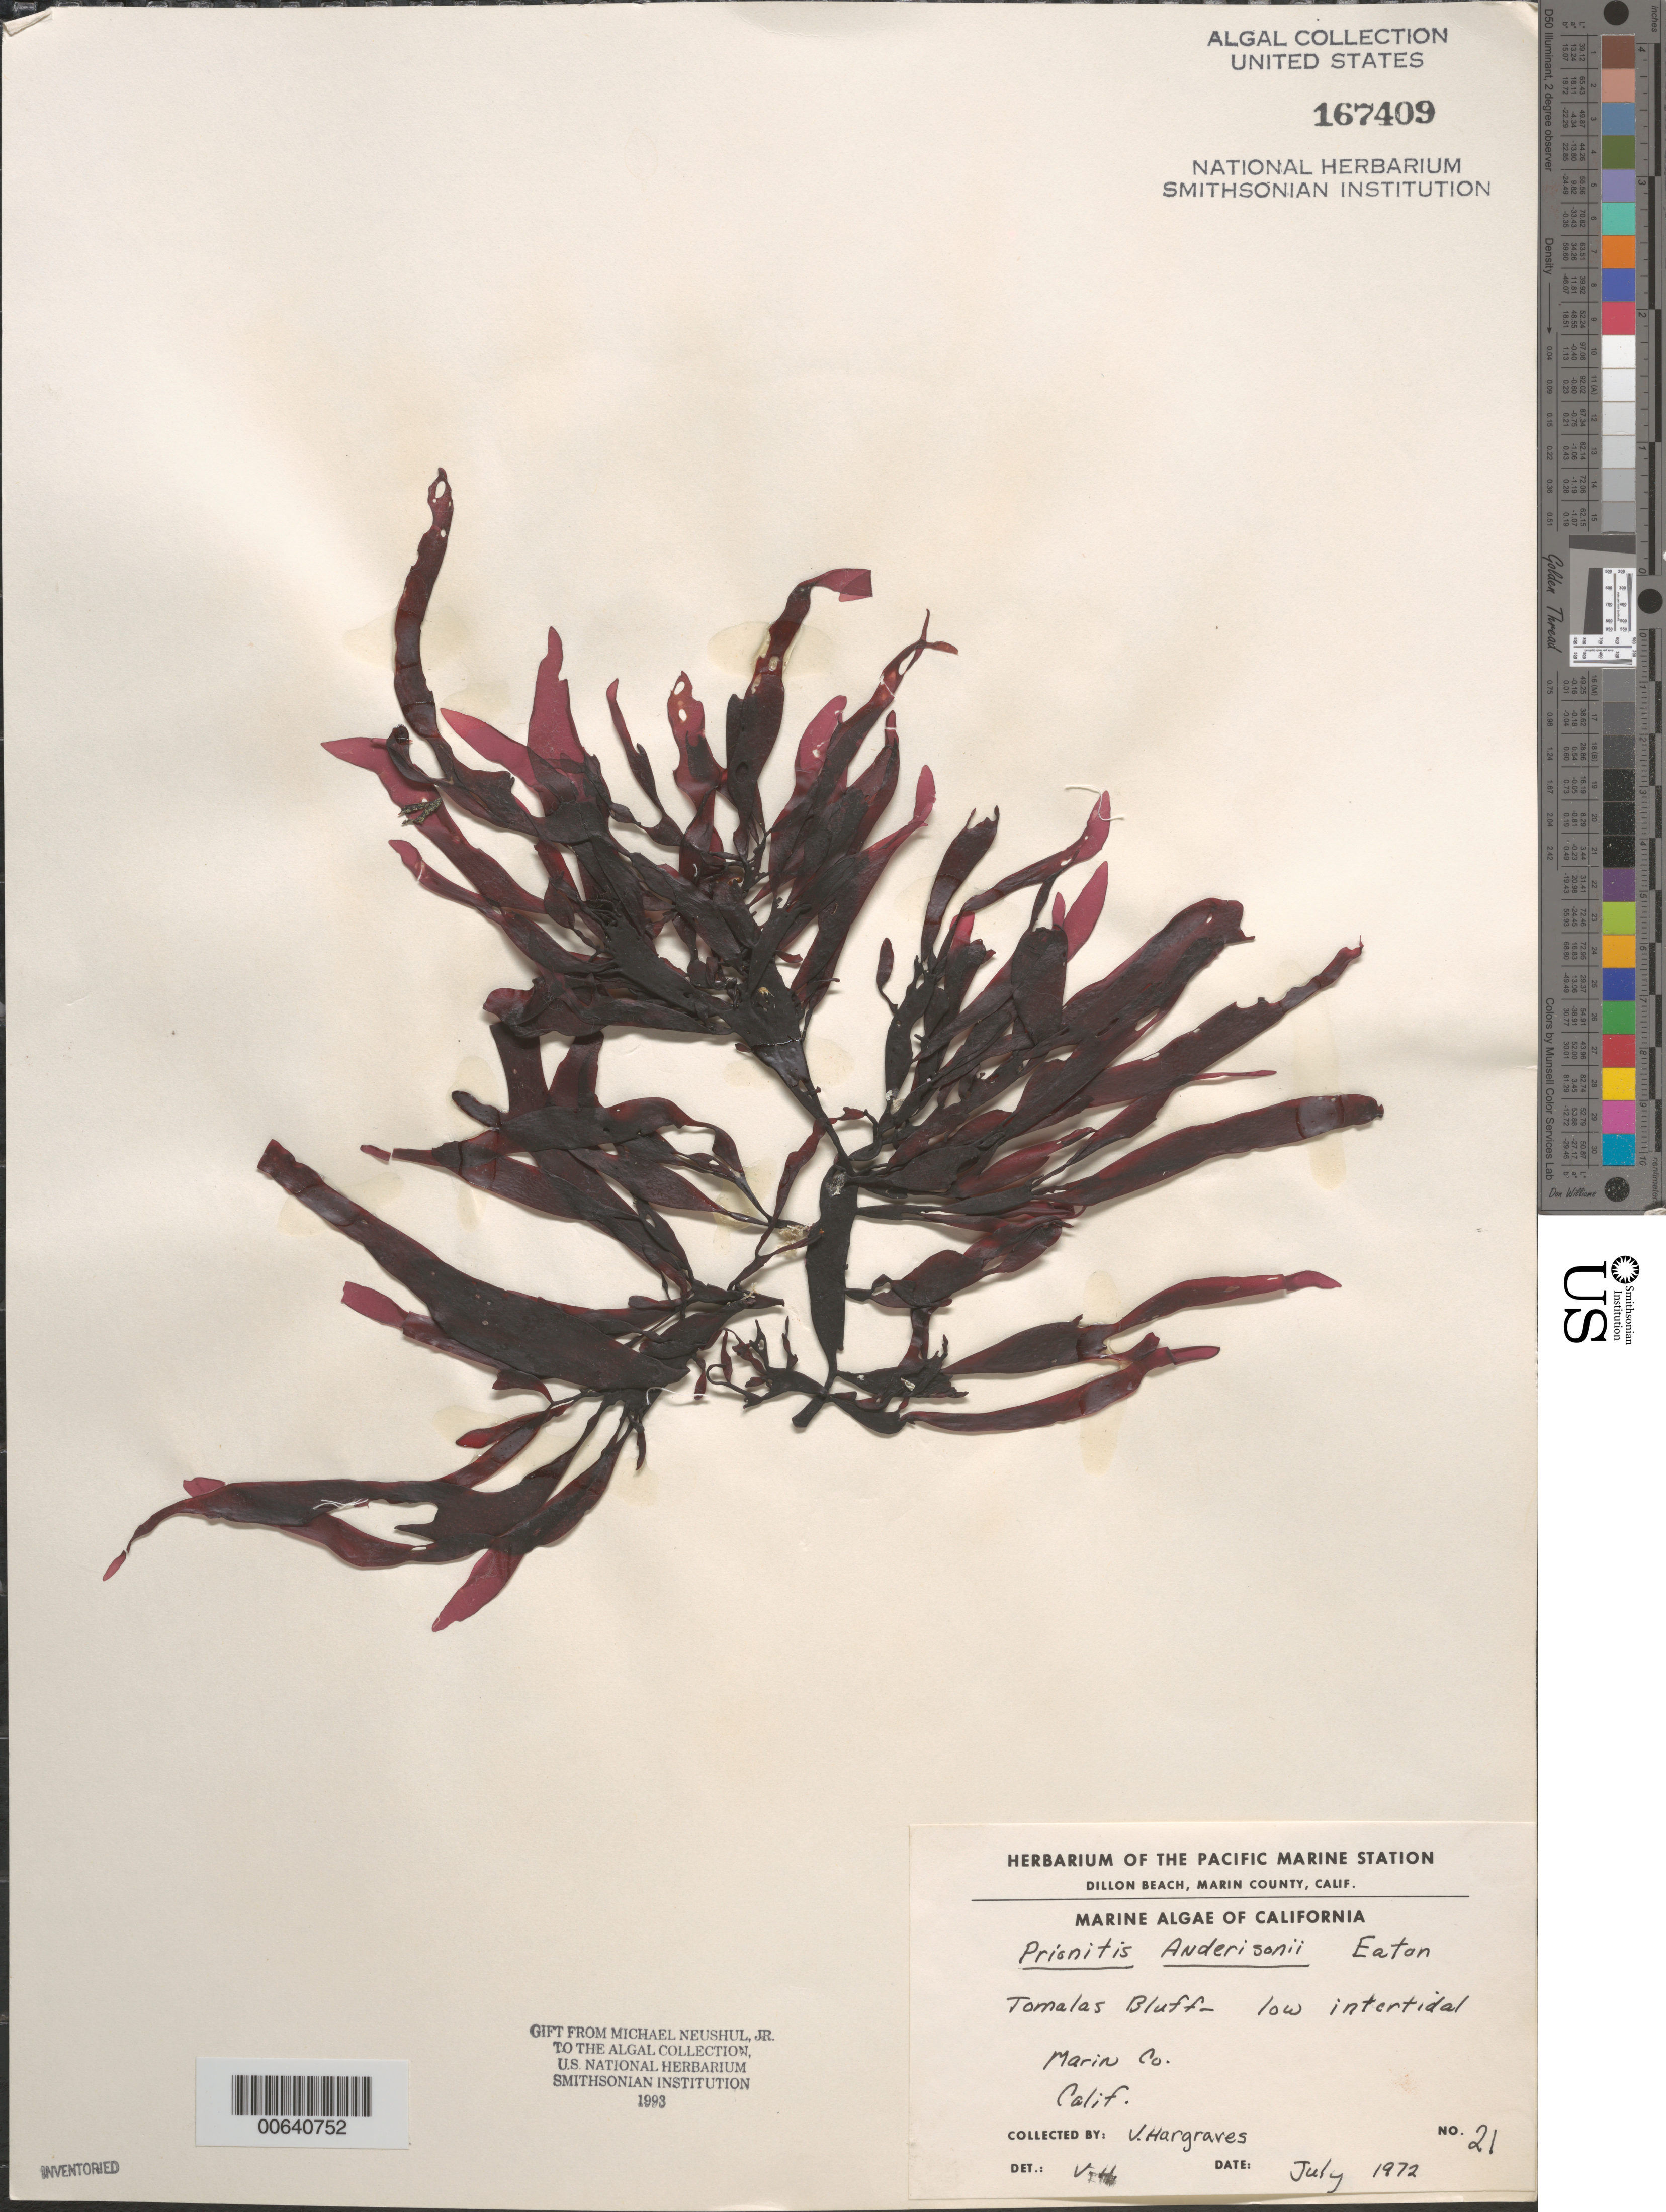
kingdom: Plantae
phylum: Rhodophyta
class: Florideophyceae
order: Cryptonemiales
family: Cryptonemiaceae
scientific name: Prionitis sternbergii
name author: (C. Agardh) J. Agardh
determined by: Algae name updating Project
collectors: V. Hargraves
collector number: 21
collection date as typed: Jul 1972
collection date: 1972-07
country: United States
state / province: California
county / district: Marin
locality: Tomales Bluff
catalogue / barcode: US 167409